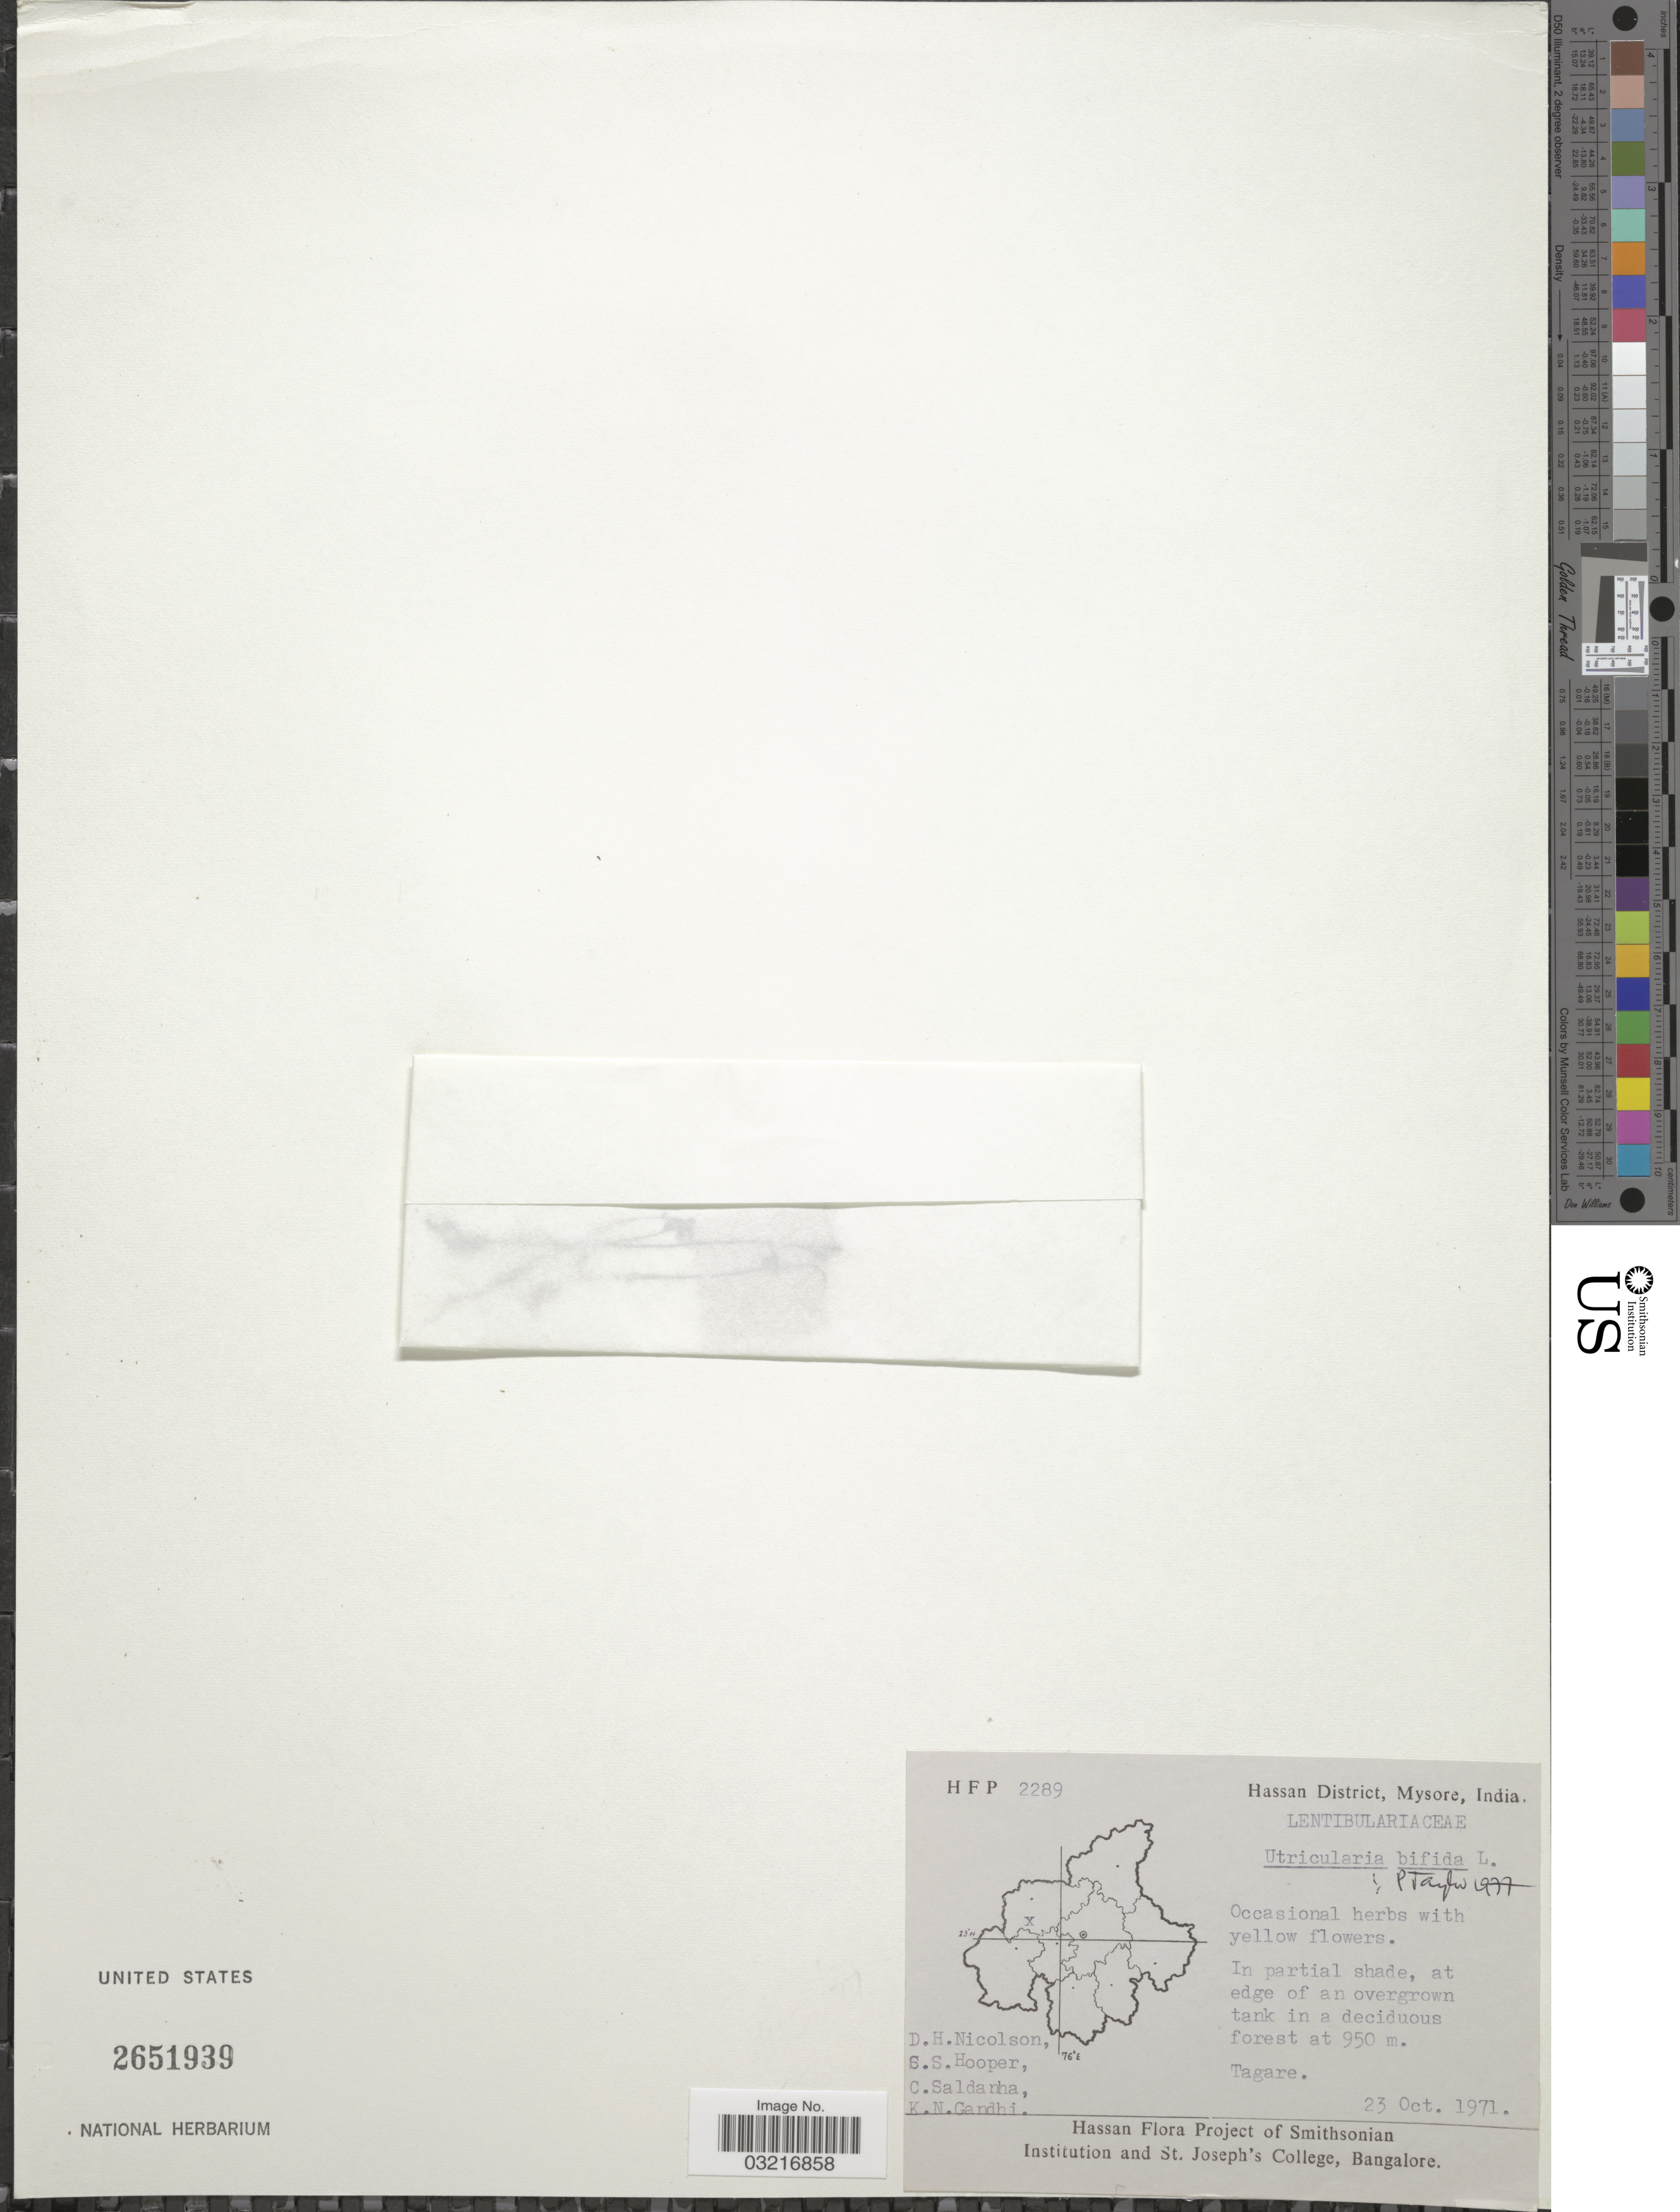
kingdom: Plantae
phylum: Tracheophyta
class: Magnoliopsida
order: Lamiales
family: Lentibulariaceae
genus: Utricularia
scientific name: Utricularia bifida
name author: L.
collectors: D. H. Nicolson, S. S. Hooper, C. Saldanha & K. N. Gandhi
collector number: HFP2289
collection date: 1971-10-23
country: India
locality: Hassan District, Mysore, Tagare.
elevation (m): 950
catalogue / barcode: US 2651939